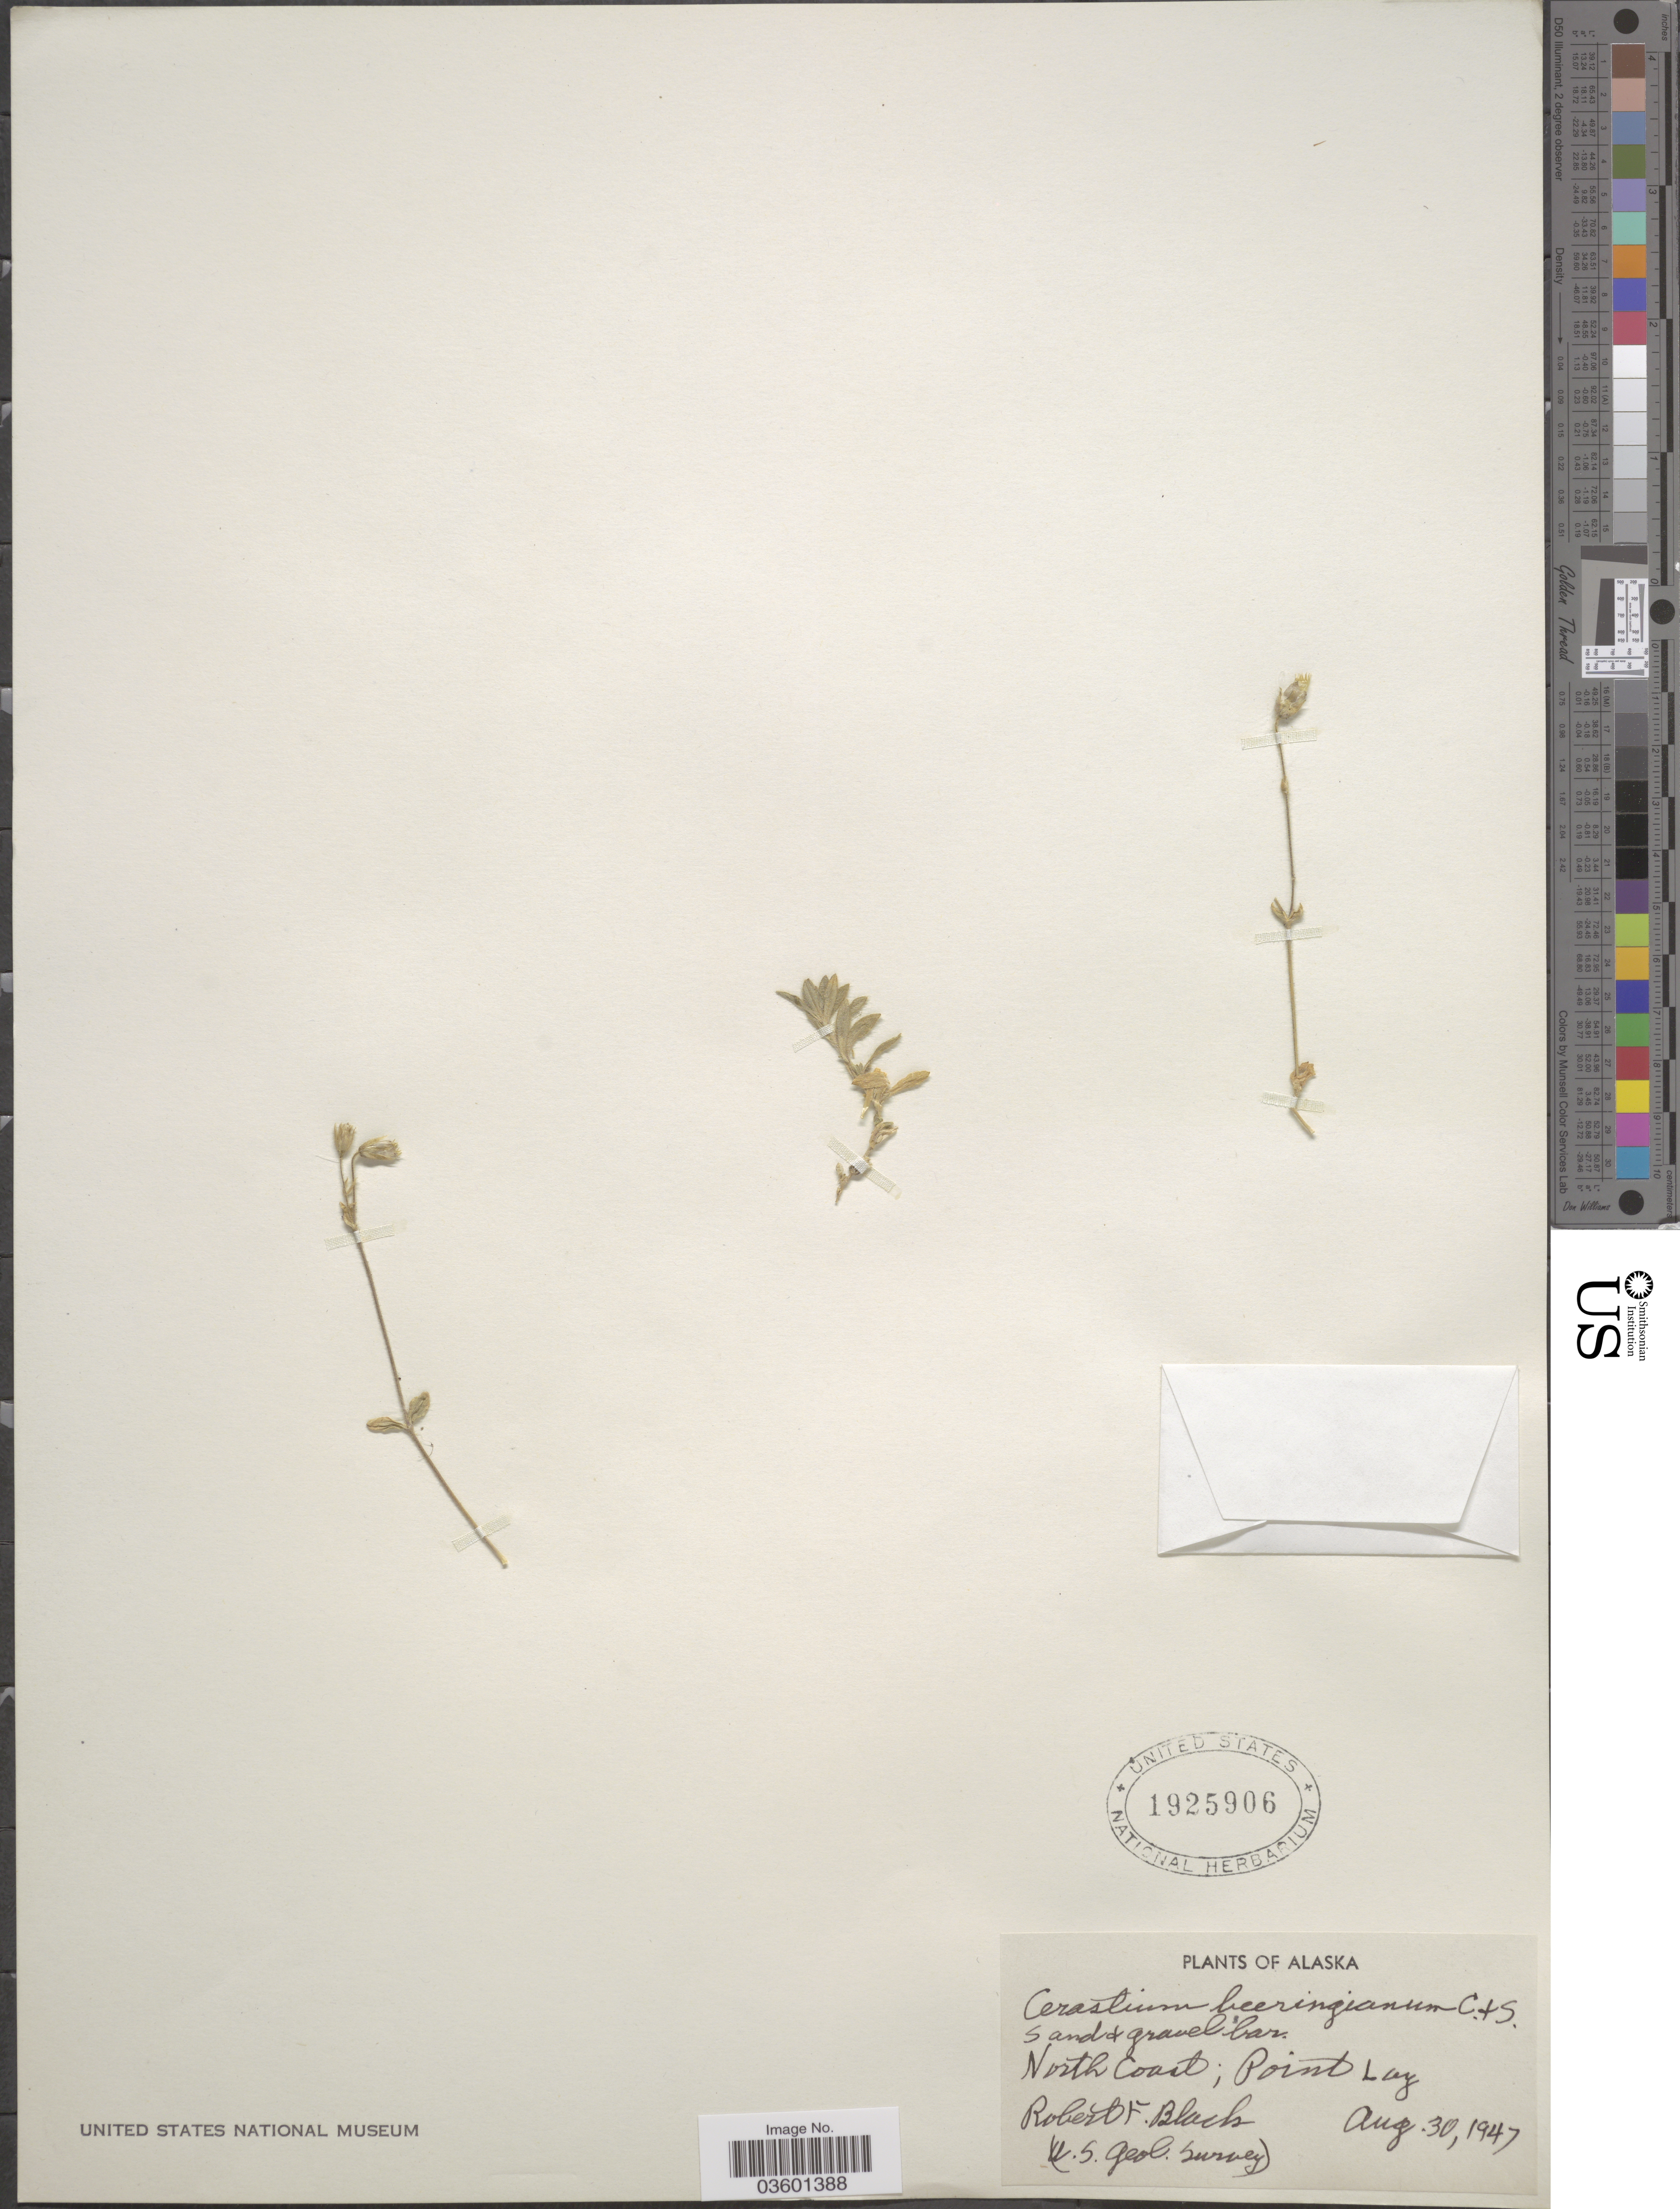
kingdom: Plantae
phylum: Tracheophyta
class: Magnoliopsida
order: Caryophyllales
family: Caryophyllaceae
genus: Cerastium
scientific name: Cerastium beeringianum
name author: Cham. & Schltdl.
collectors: R. F. Black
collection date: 1947-08-30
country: United States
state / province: Alaska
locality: North Coast; Point Lay.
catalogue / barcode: US 1925906